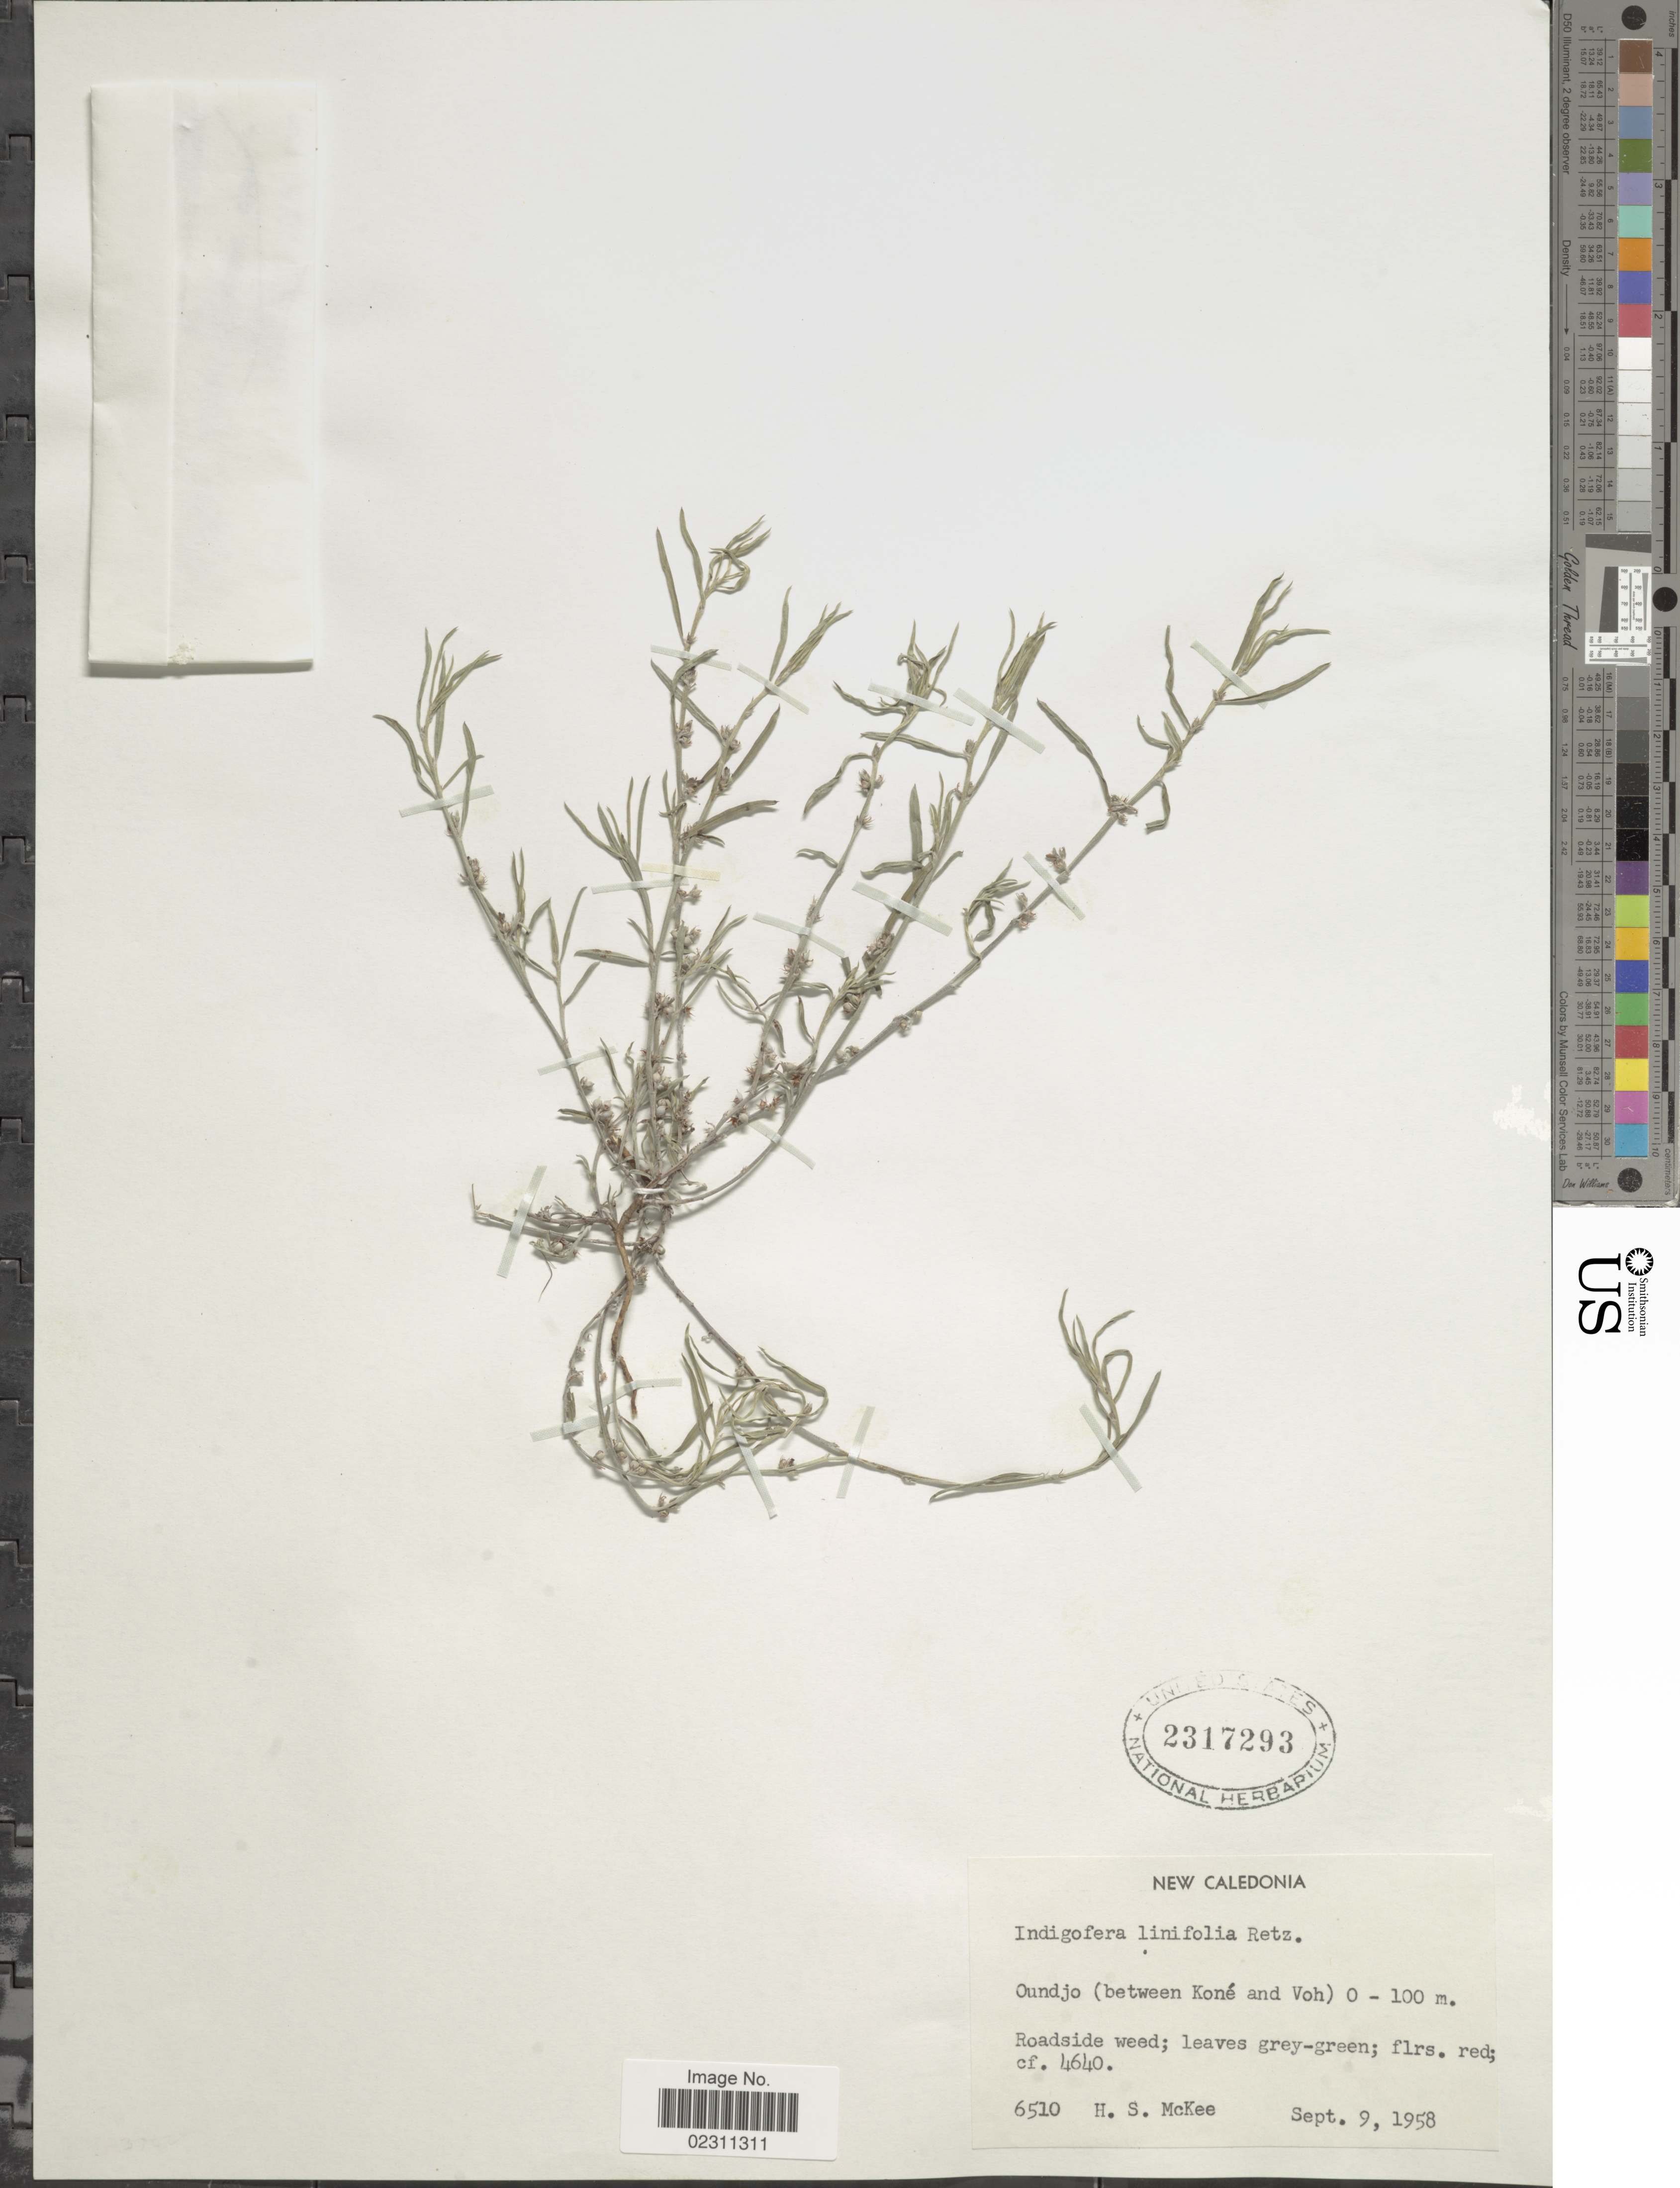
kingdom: Plantae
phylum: Tracheophyta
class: Magnoliopsida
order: Fabales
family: Fabaceae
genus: Indigofera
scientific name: Indigofera linifolia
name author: Retz.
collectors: H. S. McKee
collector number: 6510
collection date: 1958-09-09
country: New Caledonia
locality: Oundjo (between Koné and Voh)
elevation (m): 0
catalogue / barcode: US 2317293